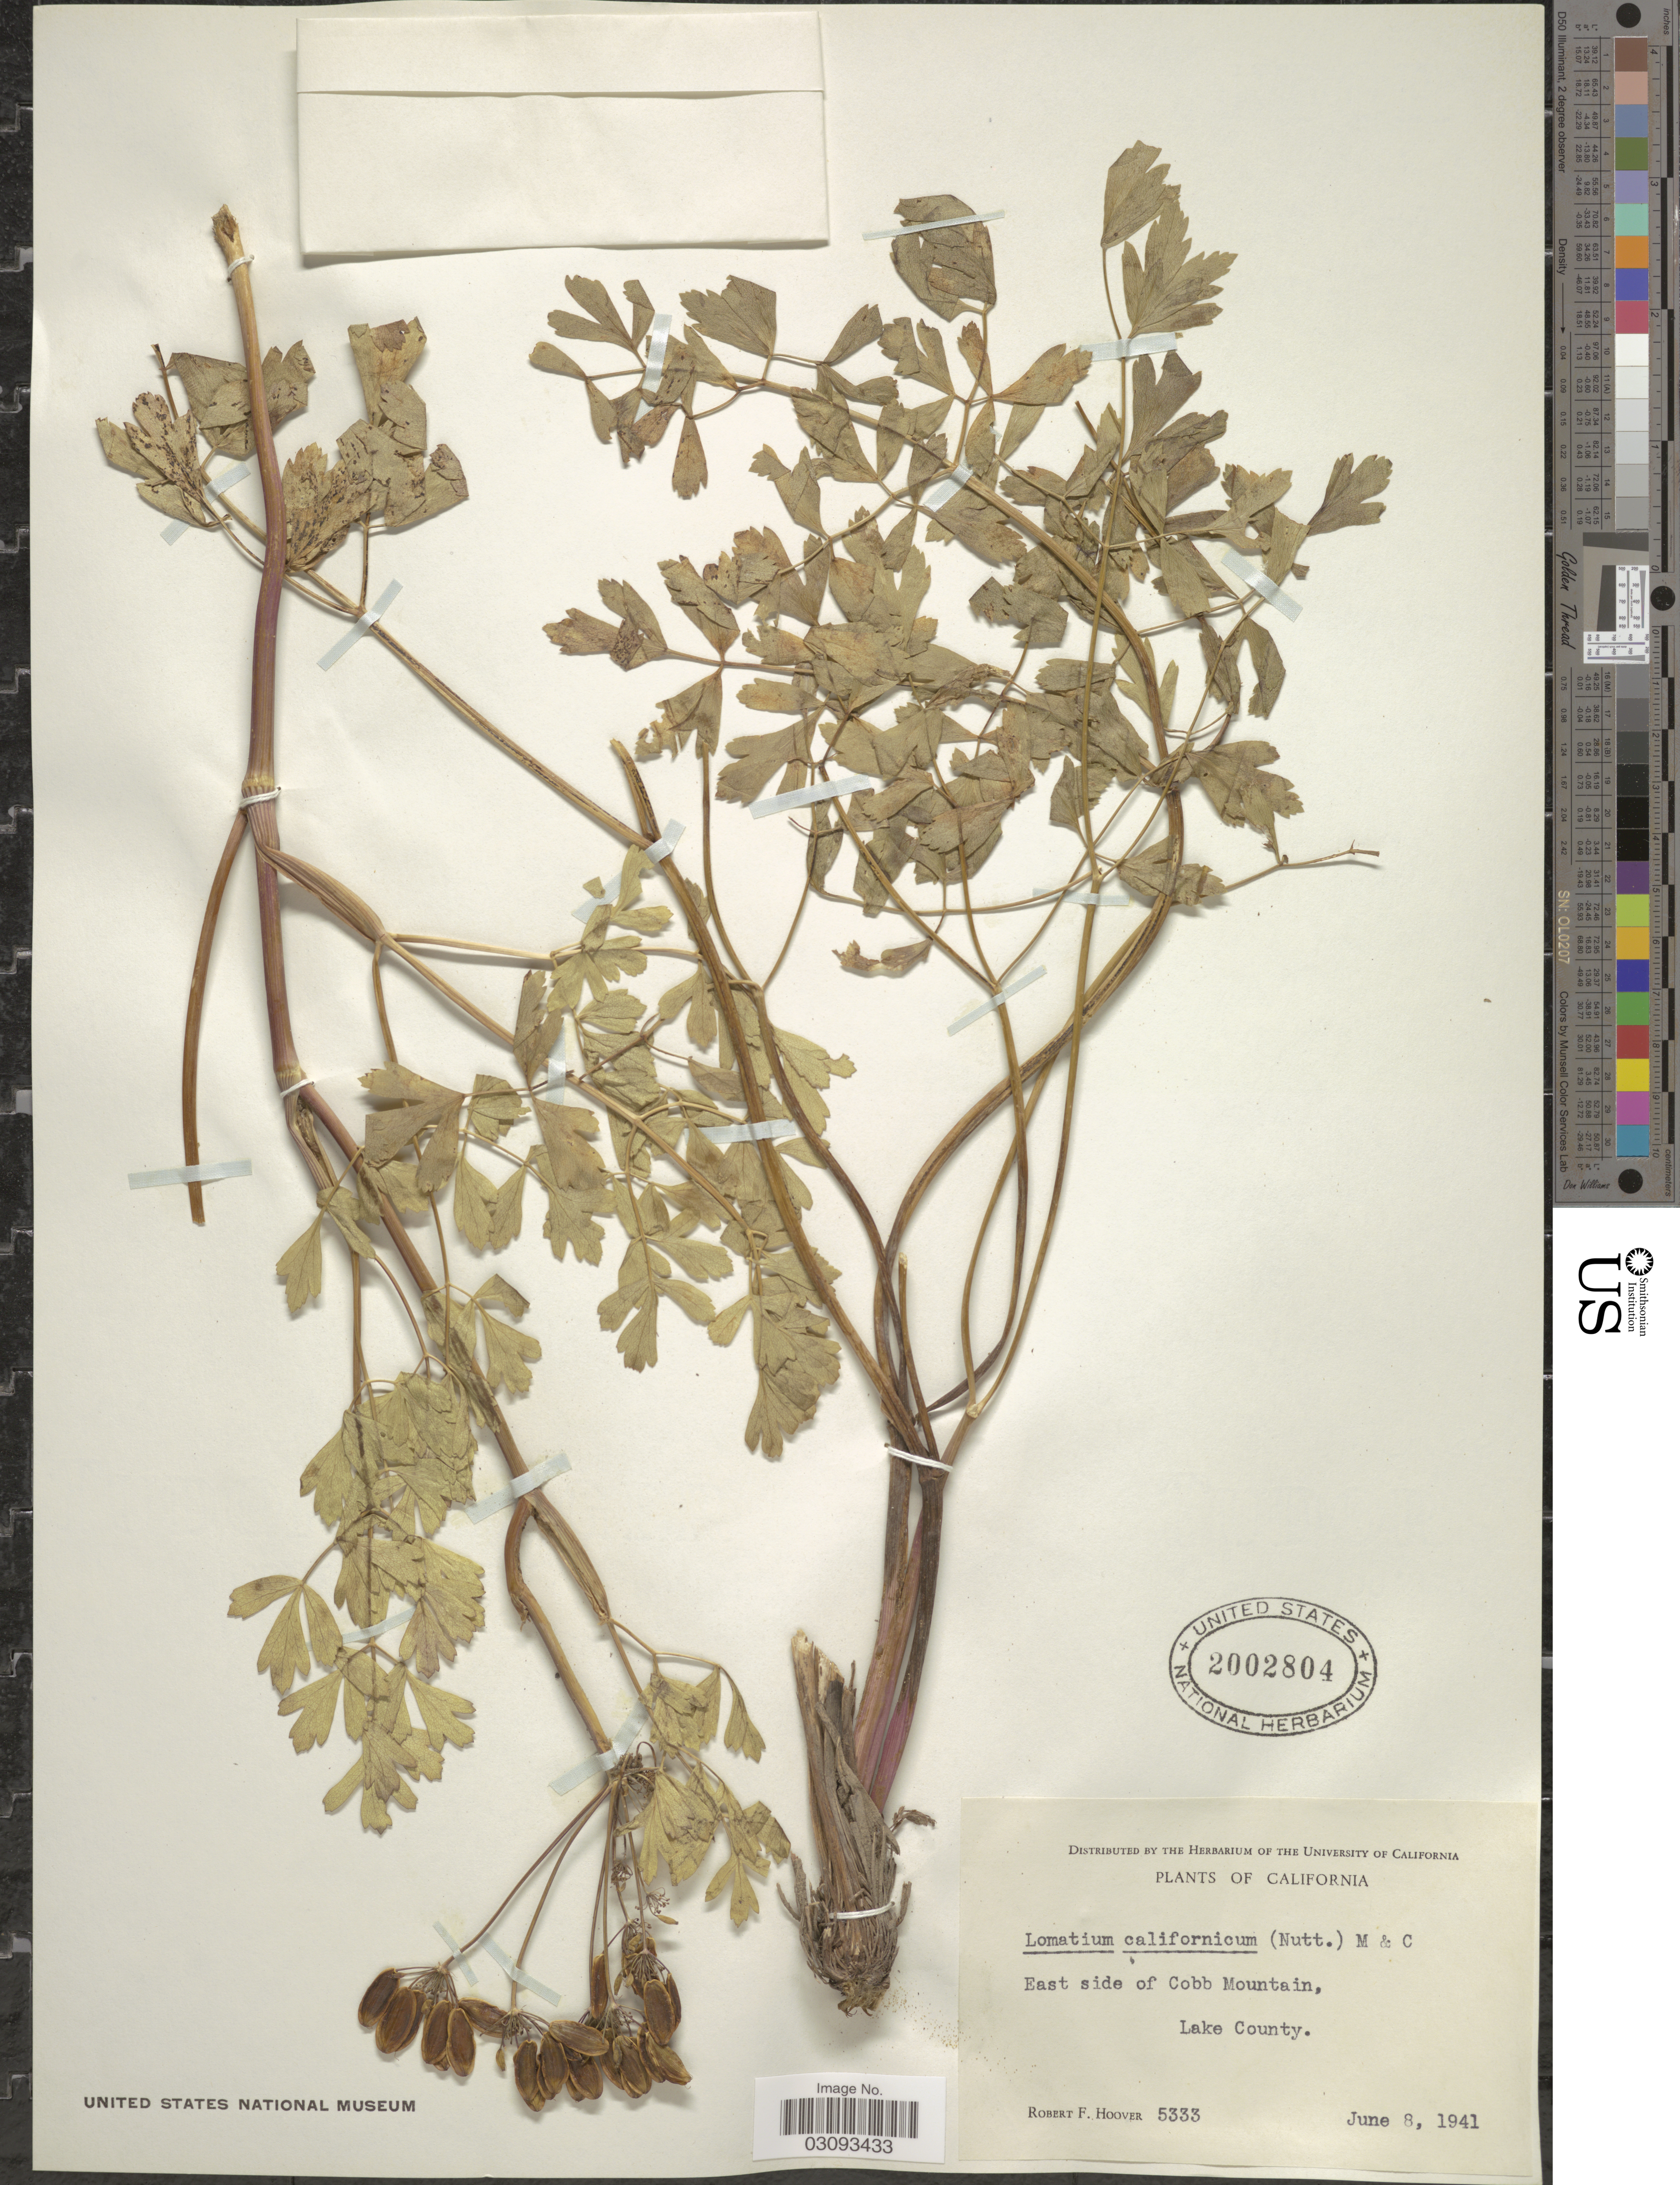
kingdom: Plantae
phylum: Tracheophyta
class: Magnoliopsida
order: Apiales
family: Apiaceae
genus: Lomatium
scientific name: Lomatium californicum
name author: (Nutt.) Mathias & Constance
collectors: R. F. Hoover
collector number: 5333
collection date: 1941-06-08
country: United States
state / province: California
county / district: Lake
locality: East side of Cobb Mountain, Lake County.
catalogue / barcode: US 2002804